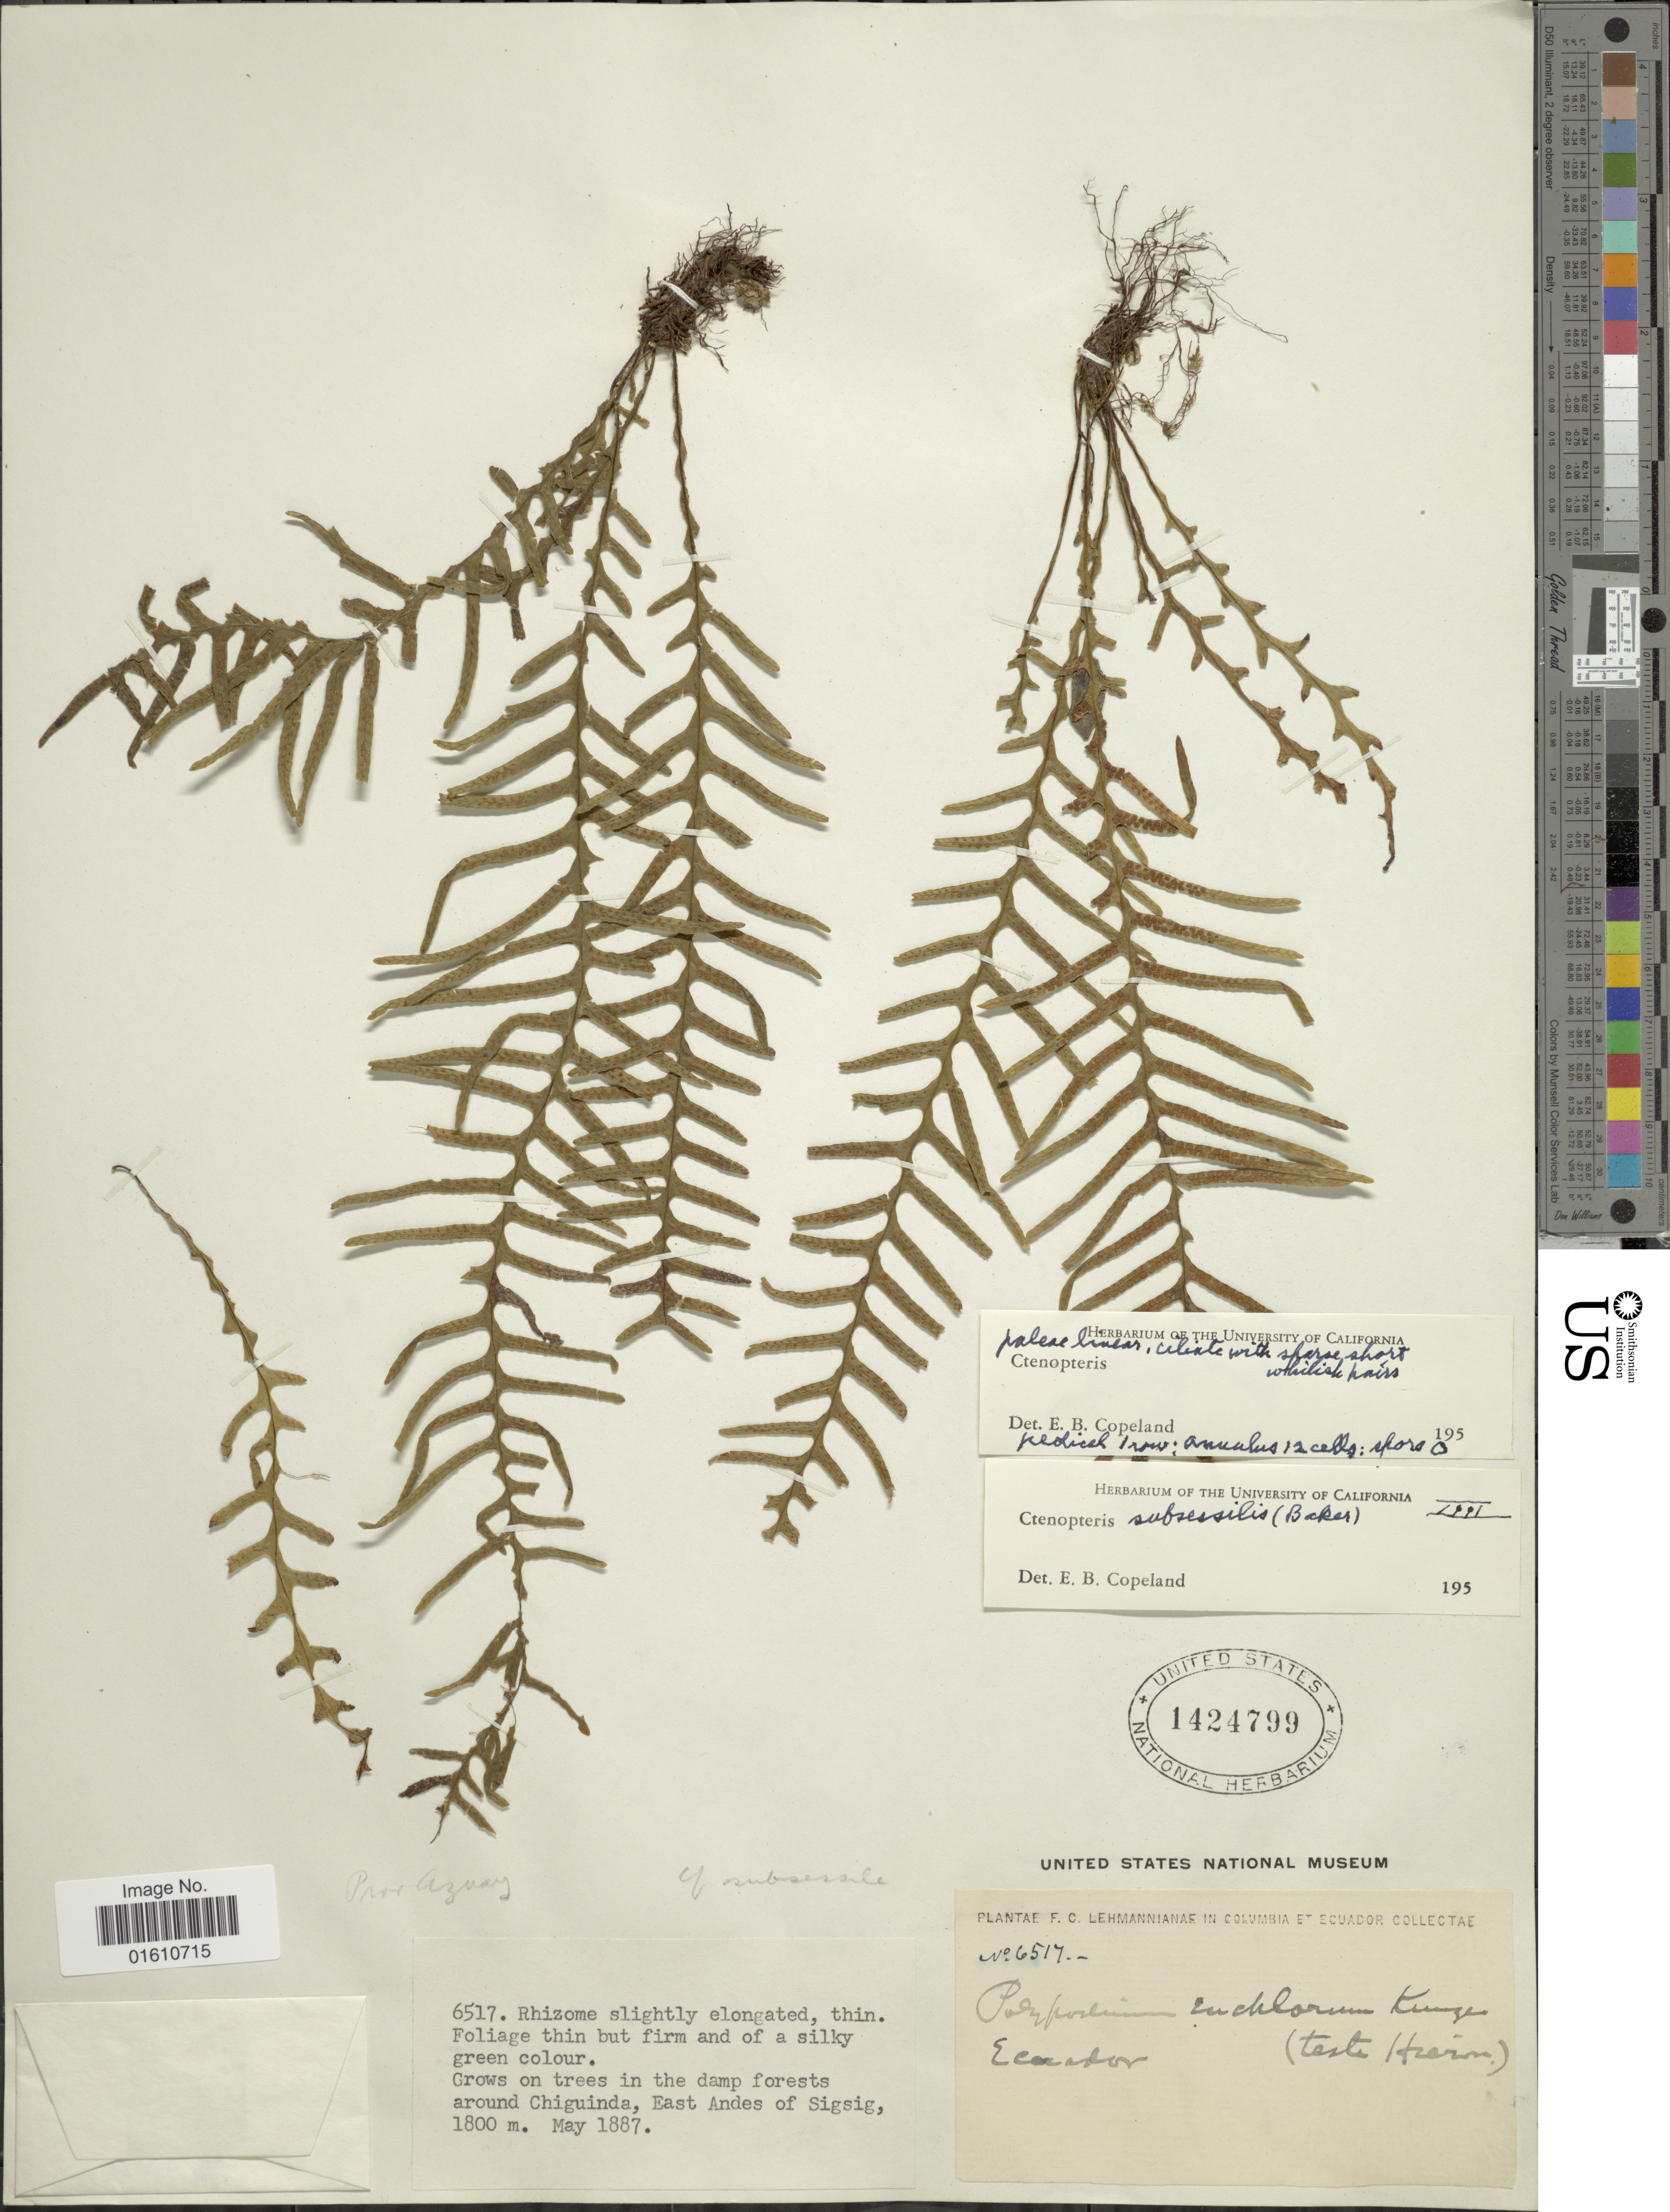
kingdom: Plantae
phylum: Tracheophyta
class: Polypodiopsida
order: Polypodiales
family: Polypodiaceae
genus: Lellingeria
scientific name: Lellingeria subsessilis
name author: (Baker) A.R. Sm. & R.C. Moran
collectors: F. C. Lehmann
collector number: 6517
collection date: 1887-05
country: Ecuador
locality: Grows on trees in the damp forests around Chiguinda, East Andes of Sigsig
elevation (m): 1800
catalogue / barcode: US 1424799